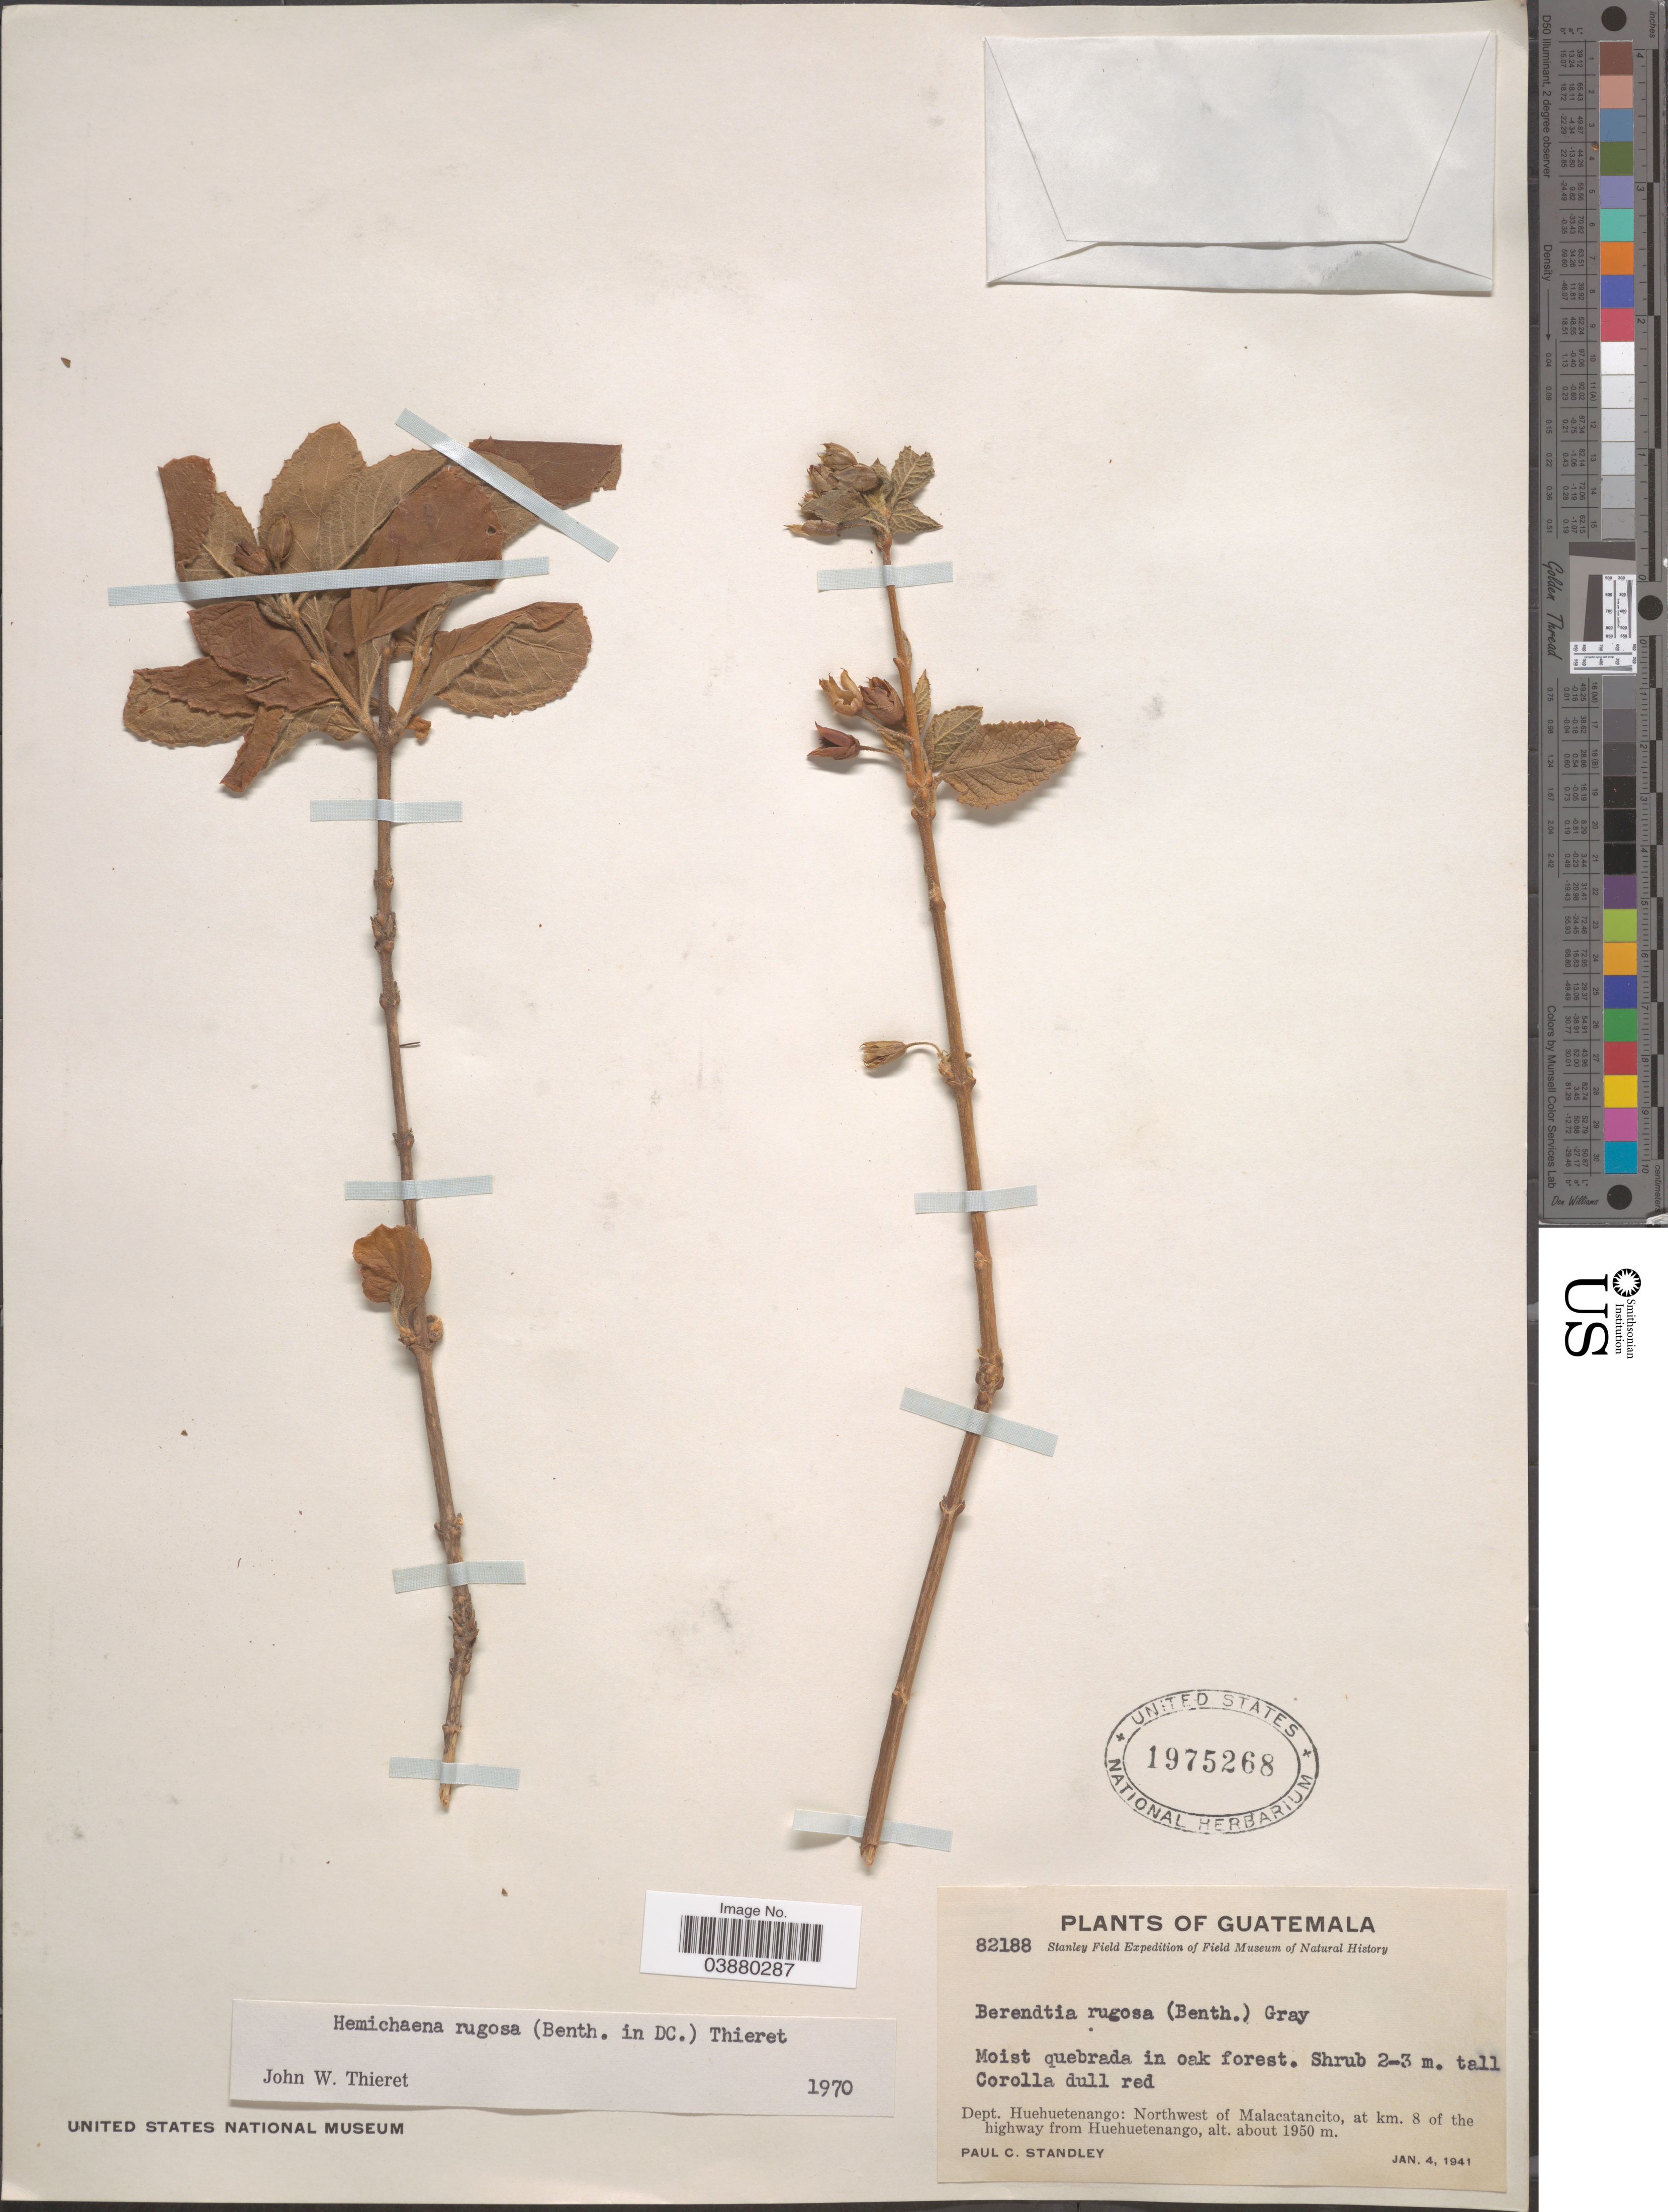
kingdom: Plantae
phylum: Tracheophyta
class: Magnoliopsida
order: Lamiales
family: Phrymaceae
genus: Hemichaena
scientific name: Hemichaena rugosa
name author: (Benth.) Thieret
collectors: P. C. Standley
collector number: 82188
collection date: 1941-01-04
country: Guatemala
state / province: Huehuetenango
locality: Dept. Huehuetenango: Northwest of Malacatancito, at km. 8 of the highway from Huehuetenango.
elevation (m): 1950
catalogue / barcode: US 1975268